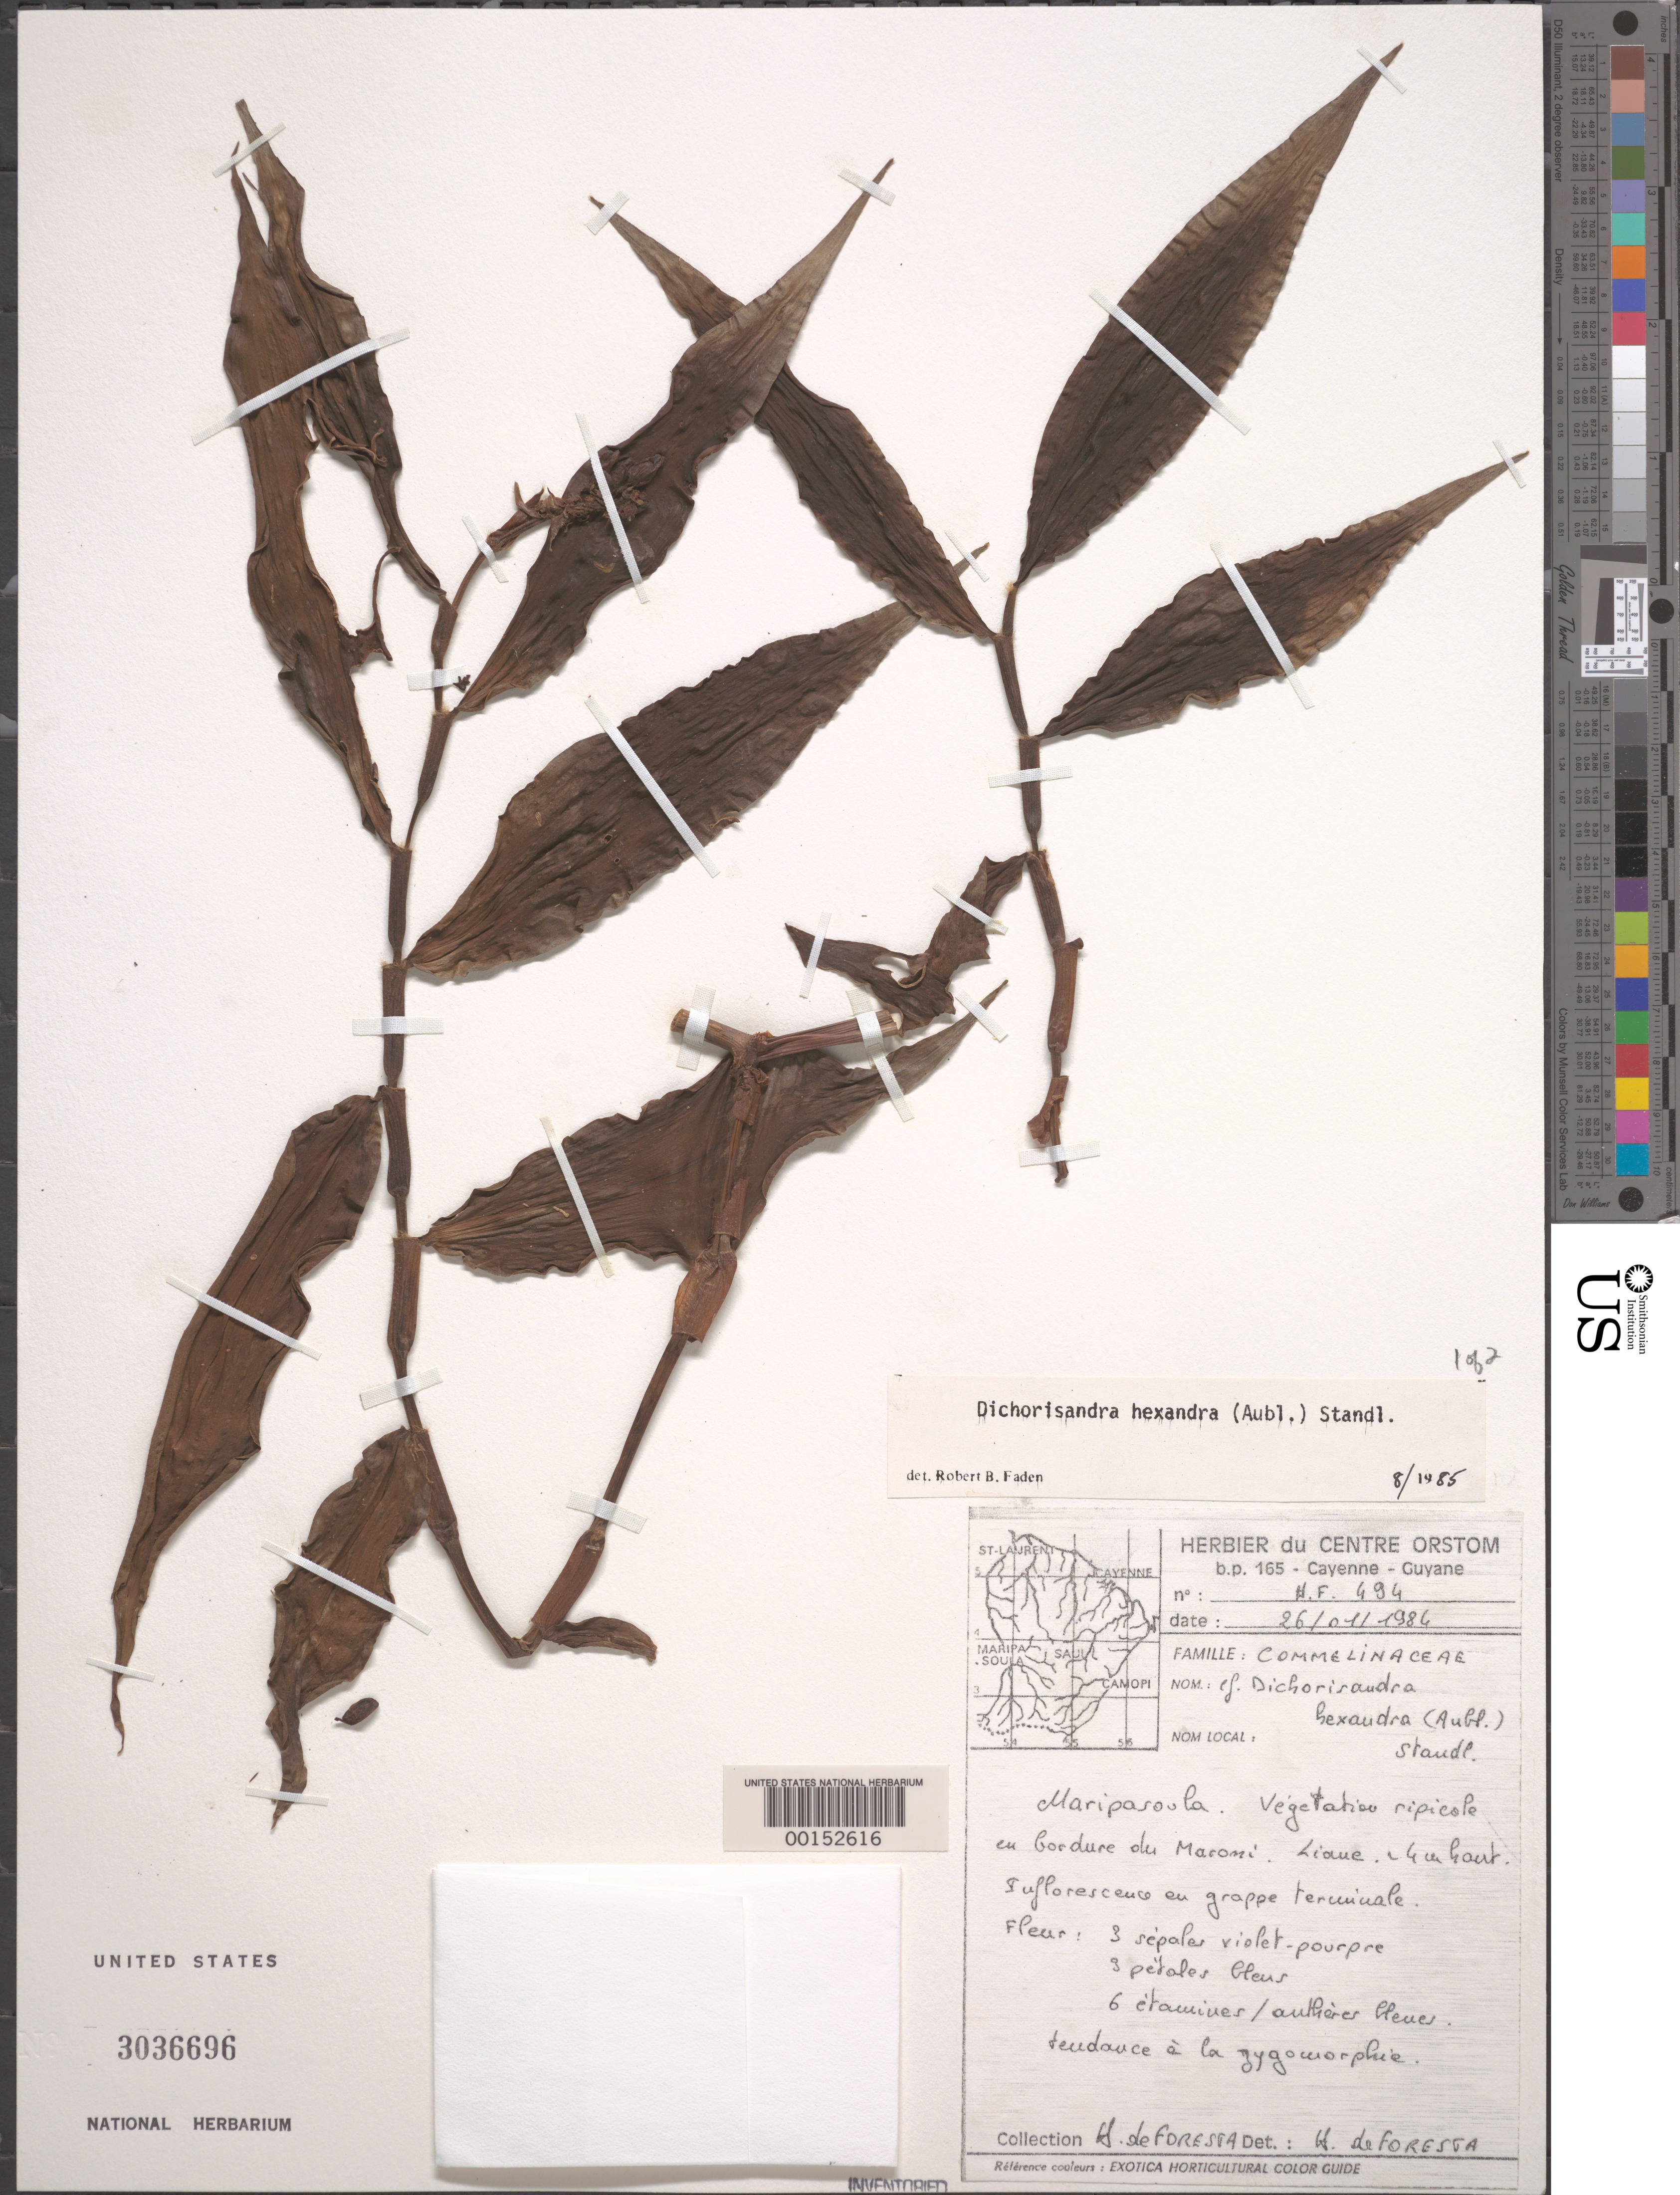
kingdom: Plantae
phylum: Tracheophyta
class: Liliopsida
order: Commelinales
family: Commelinaceae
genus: Dichorisandra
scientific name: Dichorisandra hexandra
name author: (Aubl.) Standl.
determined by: Faden, Robert B., (US), Smithsonian Institution - National Museum of Natural History (UNITED STATES)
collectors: H. de Foresta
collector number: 494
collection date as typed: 26 Aug 1986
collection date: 1986-08-26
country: Guyana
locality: Maripasoula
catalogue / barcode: US 3036696